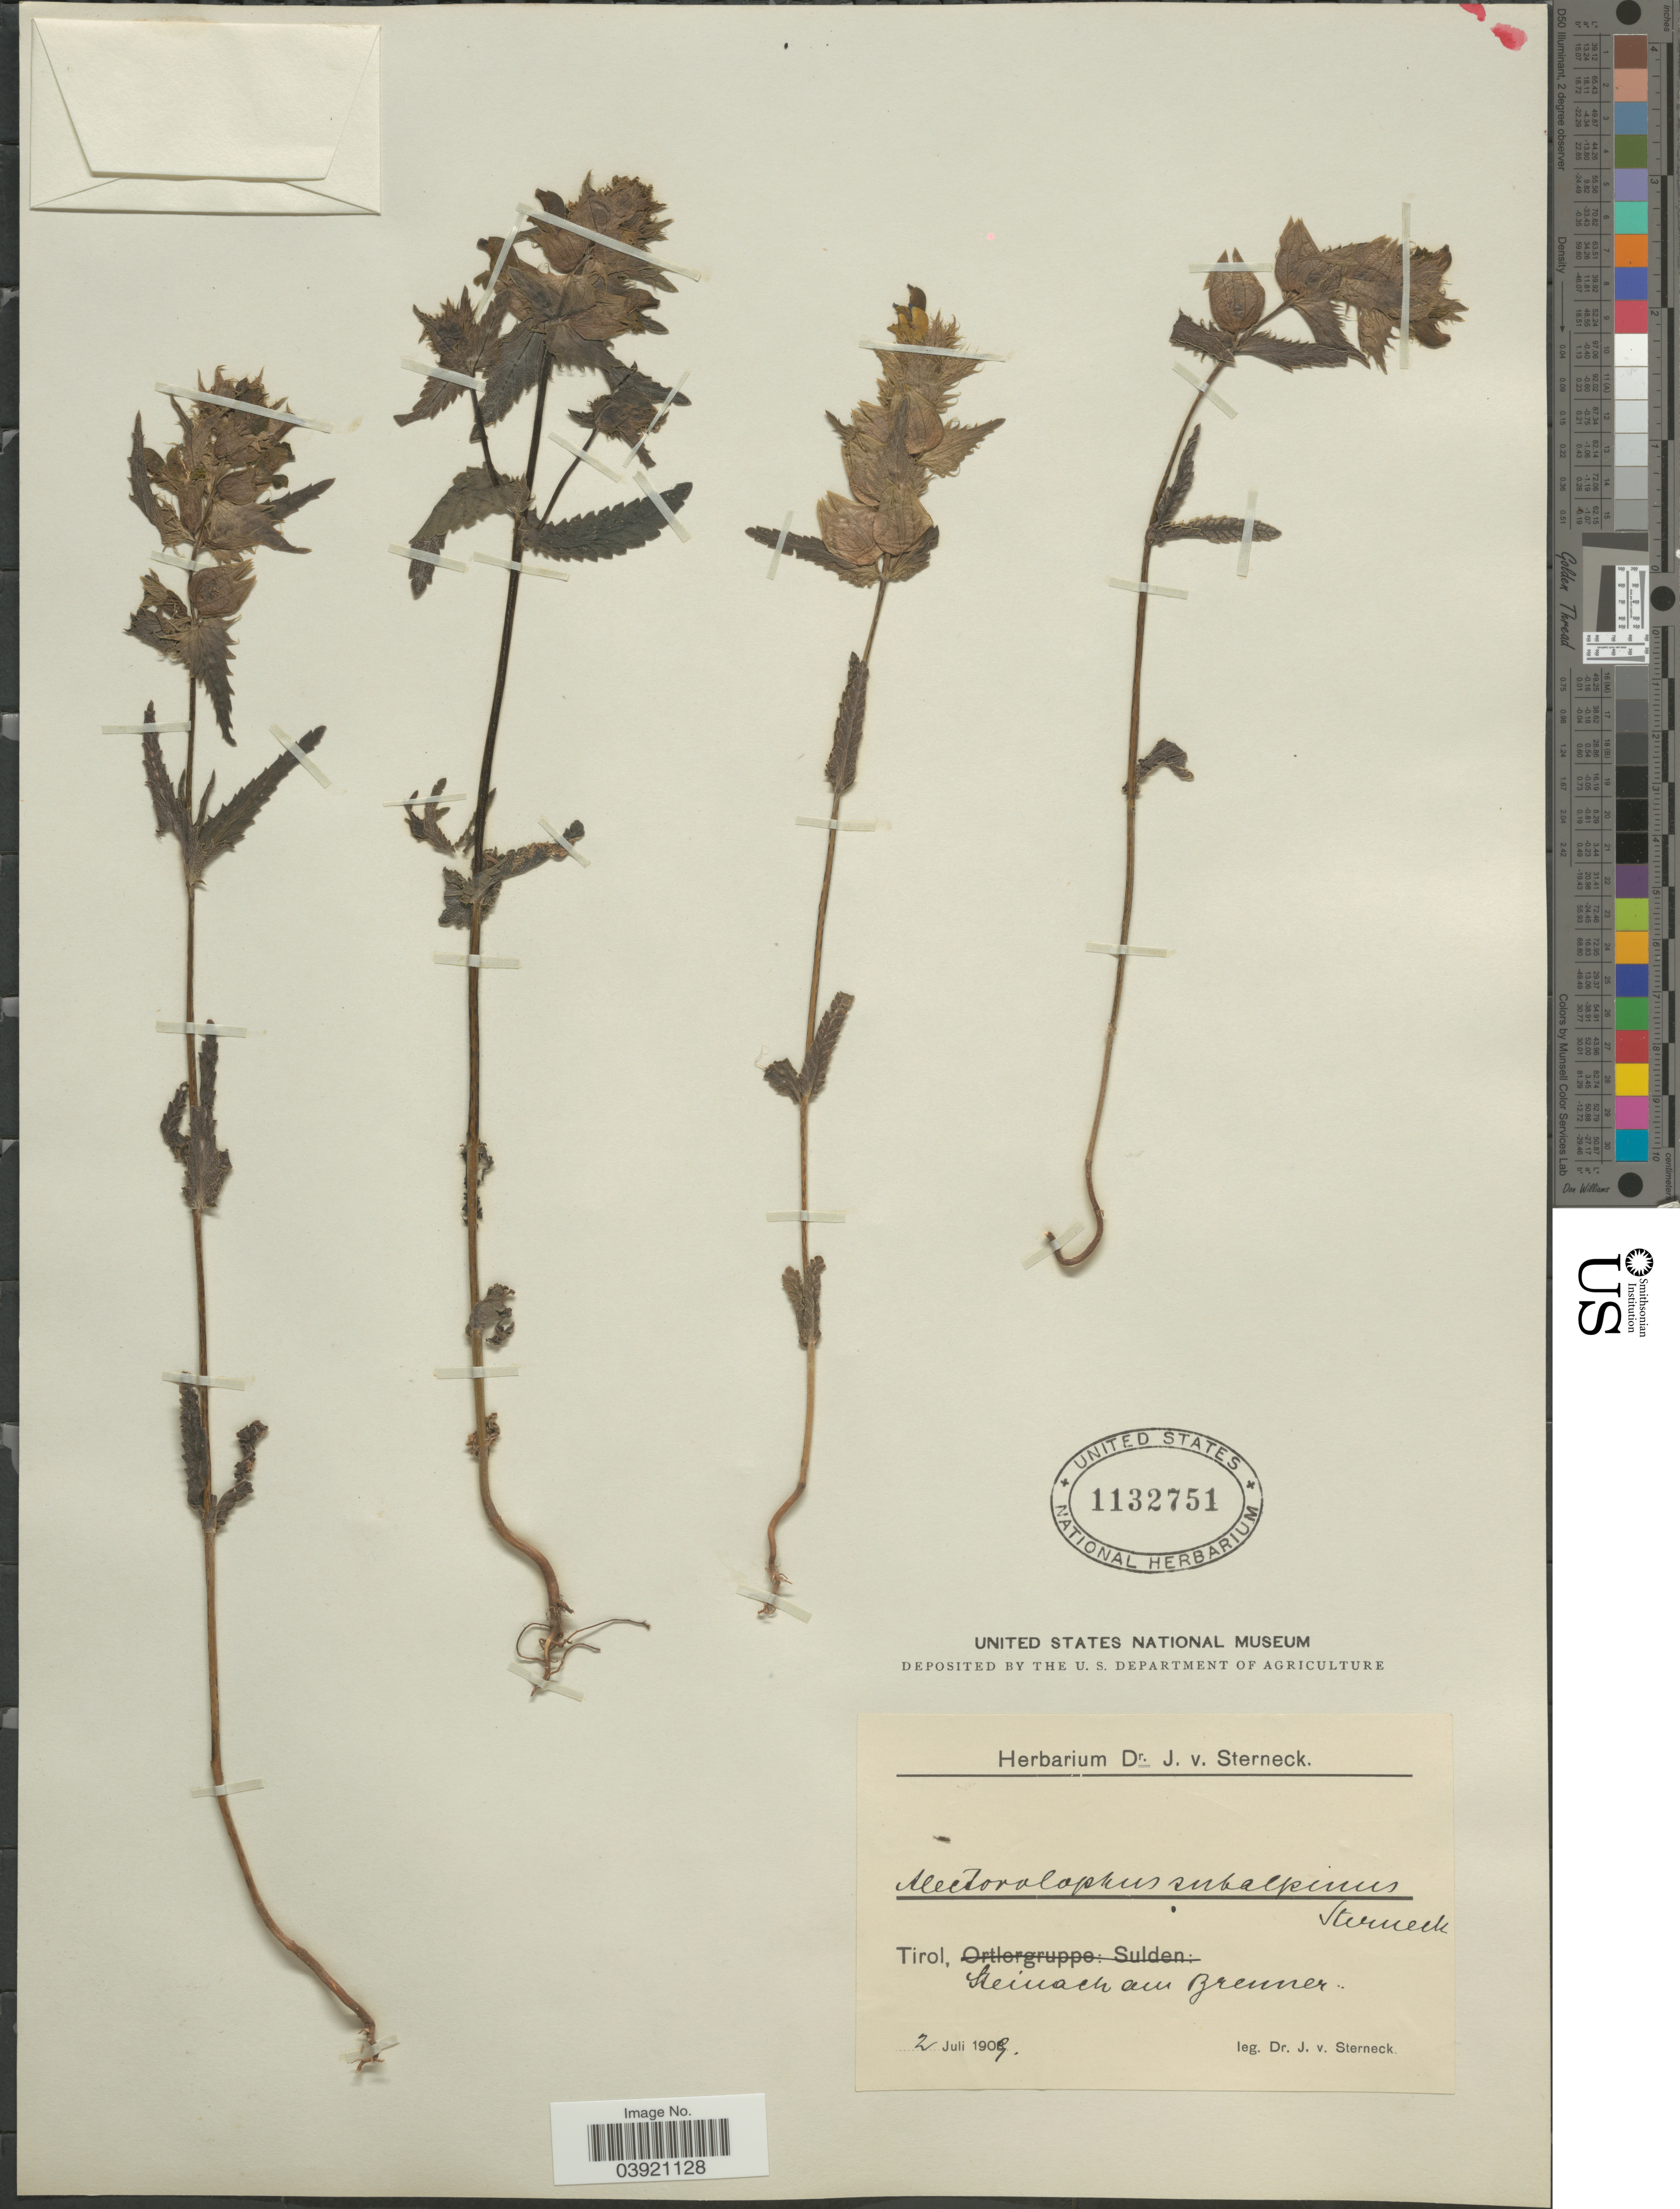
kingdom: Plantae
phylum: Tracheophyta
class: Magnoliopsida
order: Lamiales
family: Orobanchaceae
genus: Rhinanthus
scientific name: Rhinanthus subalpinus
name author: (Thell.) Schinz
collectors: J. von Sterneck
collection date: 1909-07-02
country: Austria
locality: Tirol, Steinach am Brenner.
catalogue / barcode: US 1132751